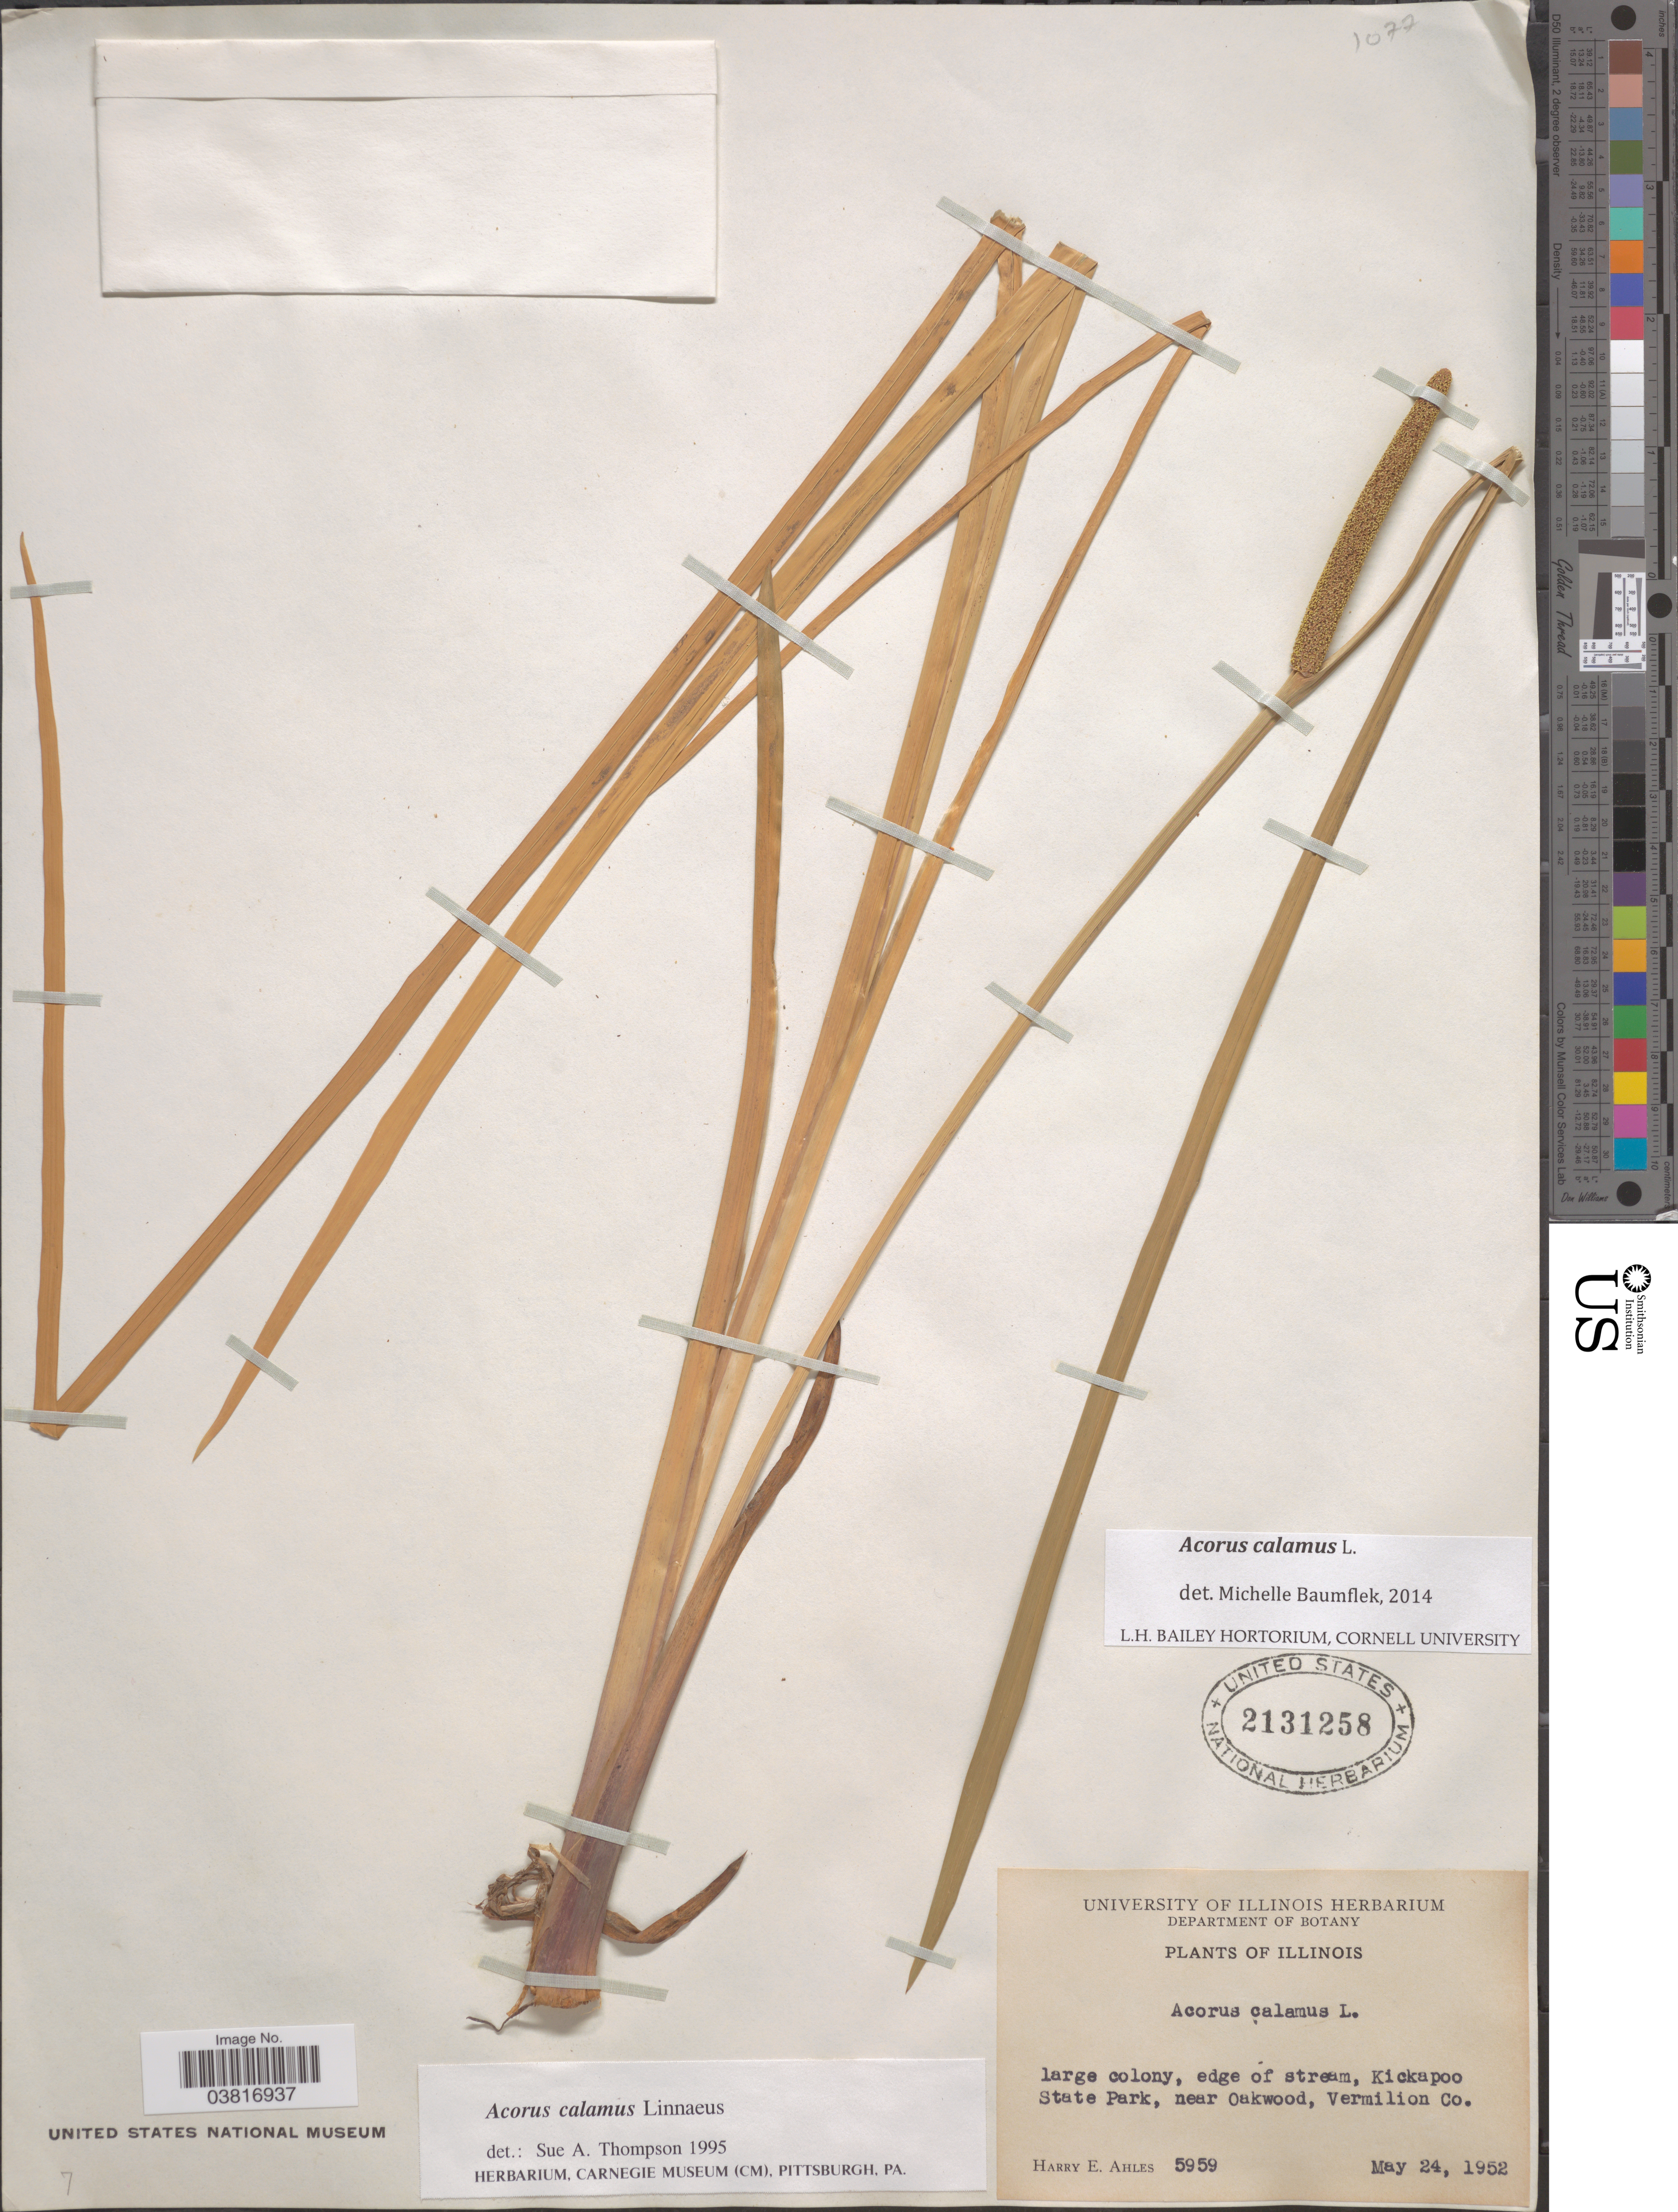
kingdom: Plantae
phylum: Tracheophyta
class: Liliopsida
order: Acorales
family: Acoraceae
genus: Acorus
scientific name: Acorus calamus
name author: L.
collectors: H. E. Ahles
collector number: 5959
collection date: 1952-05-24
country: United States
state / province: Illinois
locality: Kickapoo State Park, near Oakwood, Vermilion Co.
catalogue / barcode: US 2131258